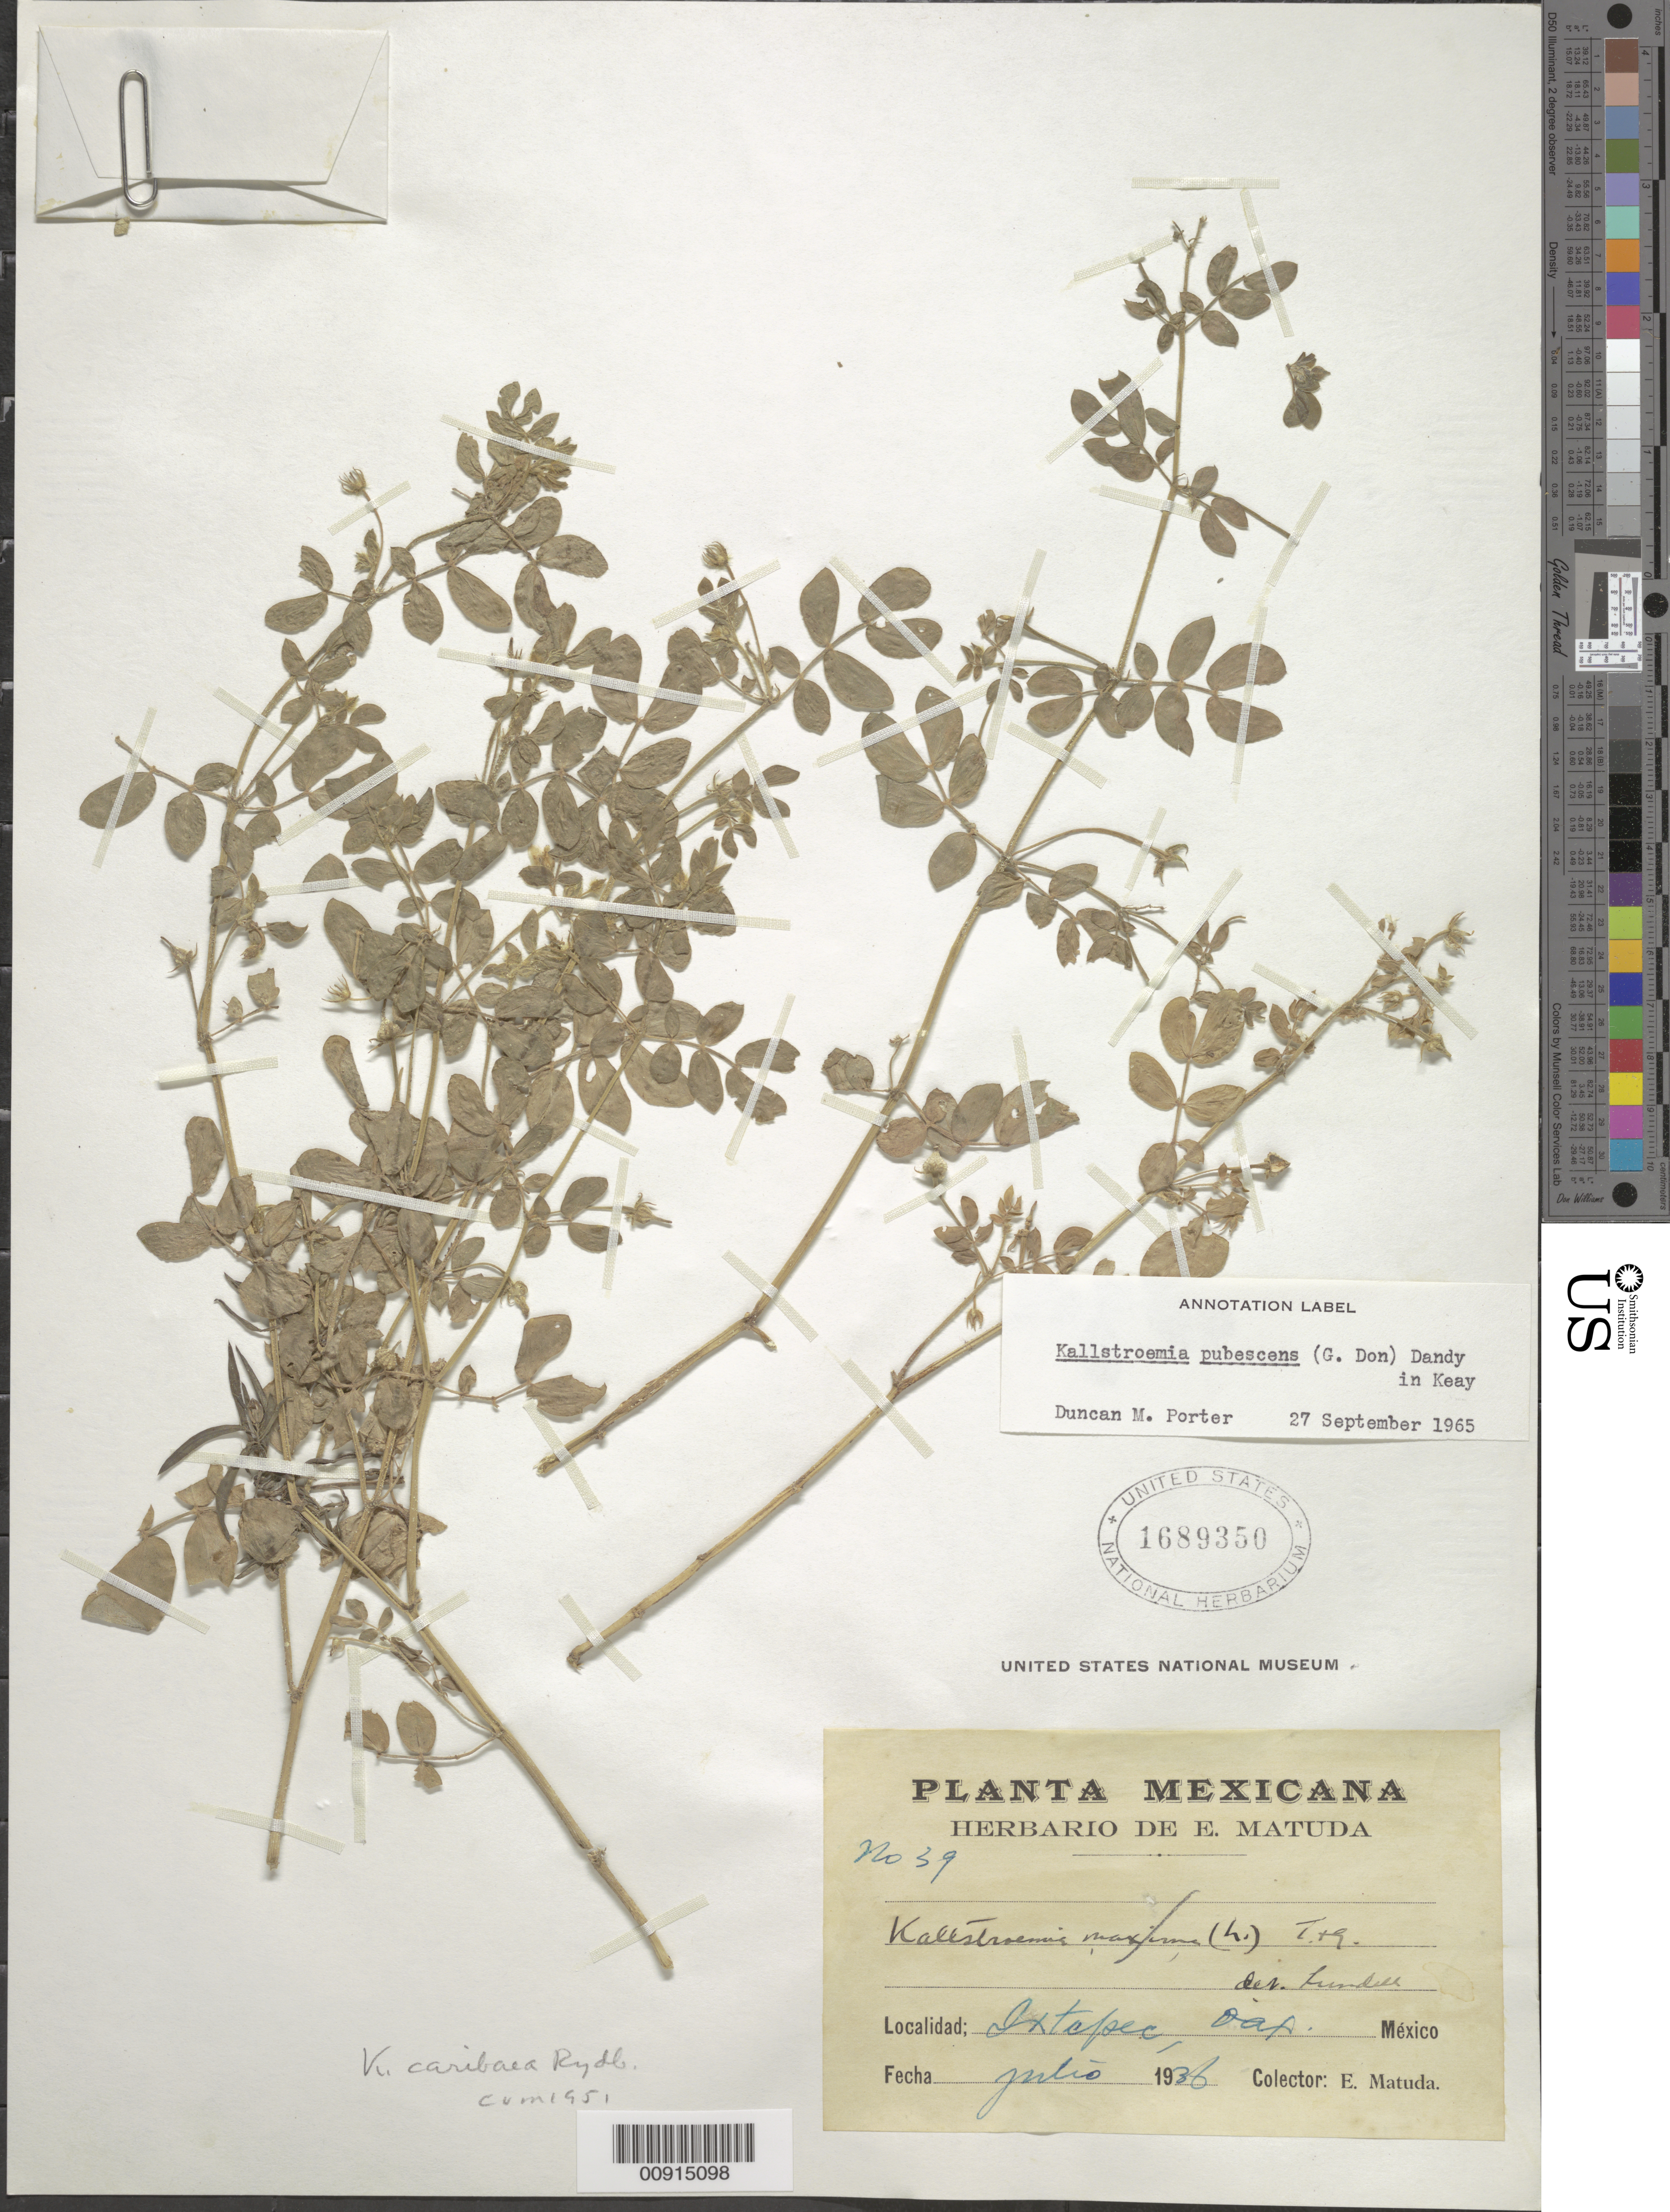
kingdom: Plantae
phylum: Tracheophyta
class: Magnoliopsida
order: Zygophyllales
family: Zygophyllaceae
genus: Kallstroemia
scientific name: Kallstroemia pubescens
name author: (G. Don) Dandy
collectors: E. Matuda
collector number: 39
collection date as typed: Jul 1936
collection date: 1936-07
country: Mexico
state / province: Oaxaca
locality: Ixtepec, Oaxaca.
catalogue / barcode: US 1689350